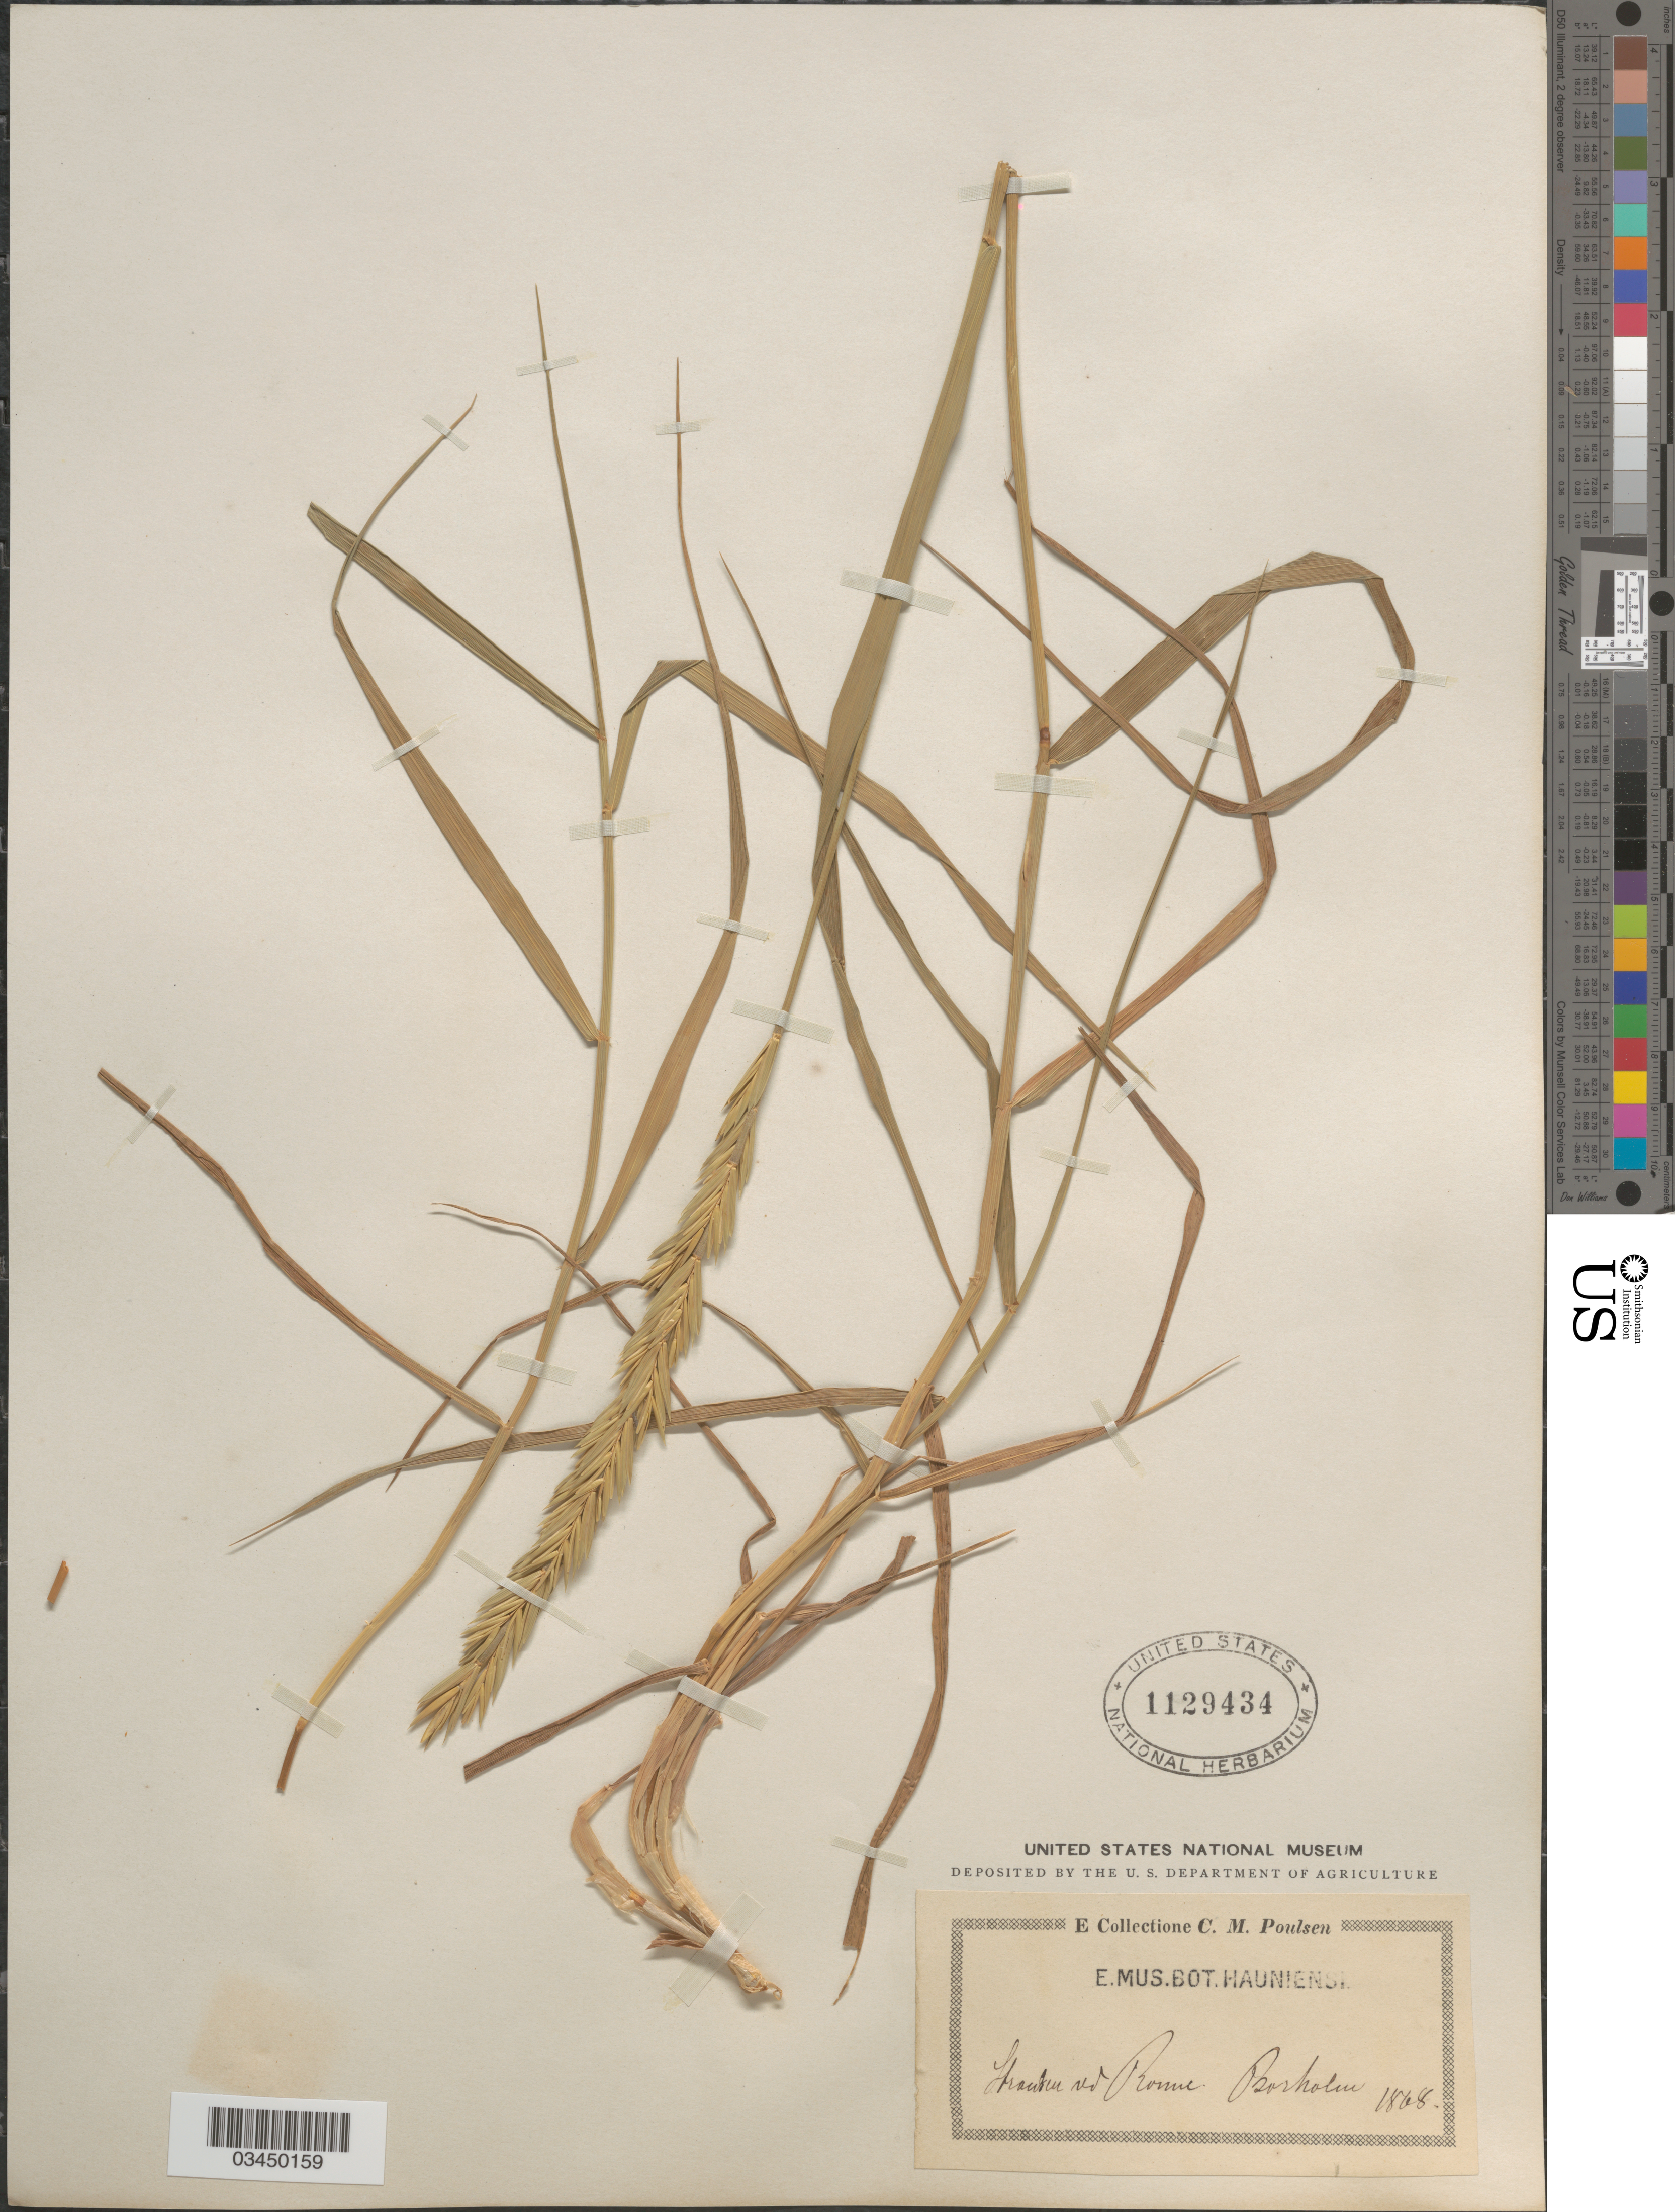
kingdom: Plantae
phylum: Tracheophyta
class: Liliopsida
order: Poales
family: Poaceae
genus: Elymus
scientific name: Elymus sp.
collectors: ex herb. C. M. Poulsen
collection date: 1868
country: Denmark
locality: Stranden vd Ronne Borholm.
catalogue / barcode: US 1129434